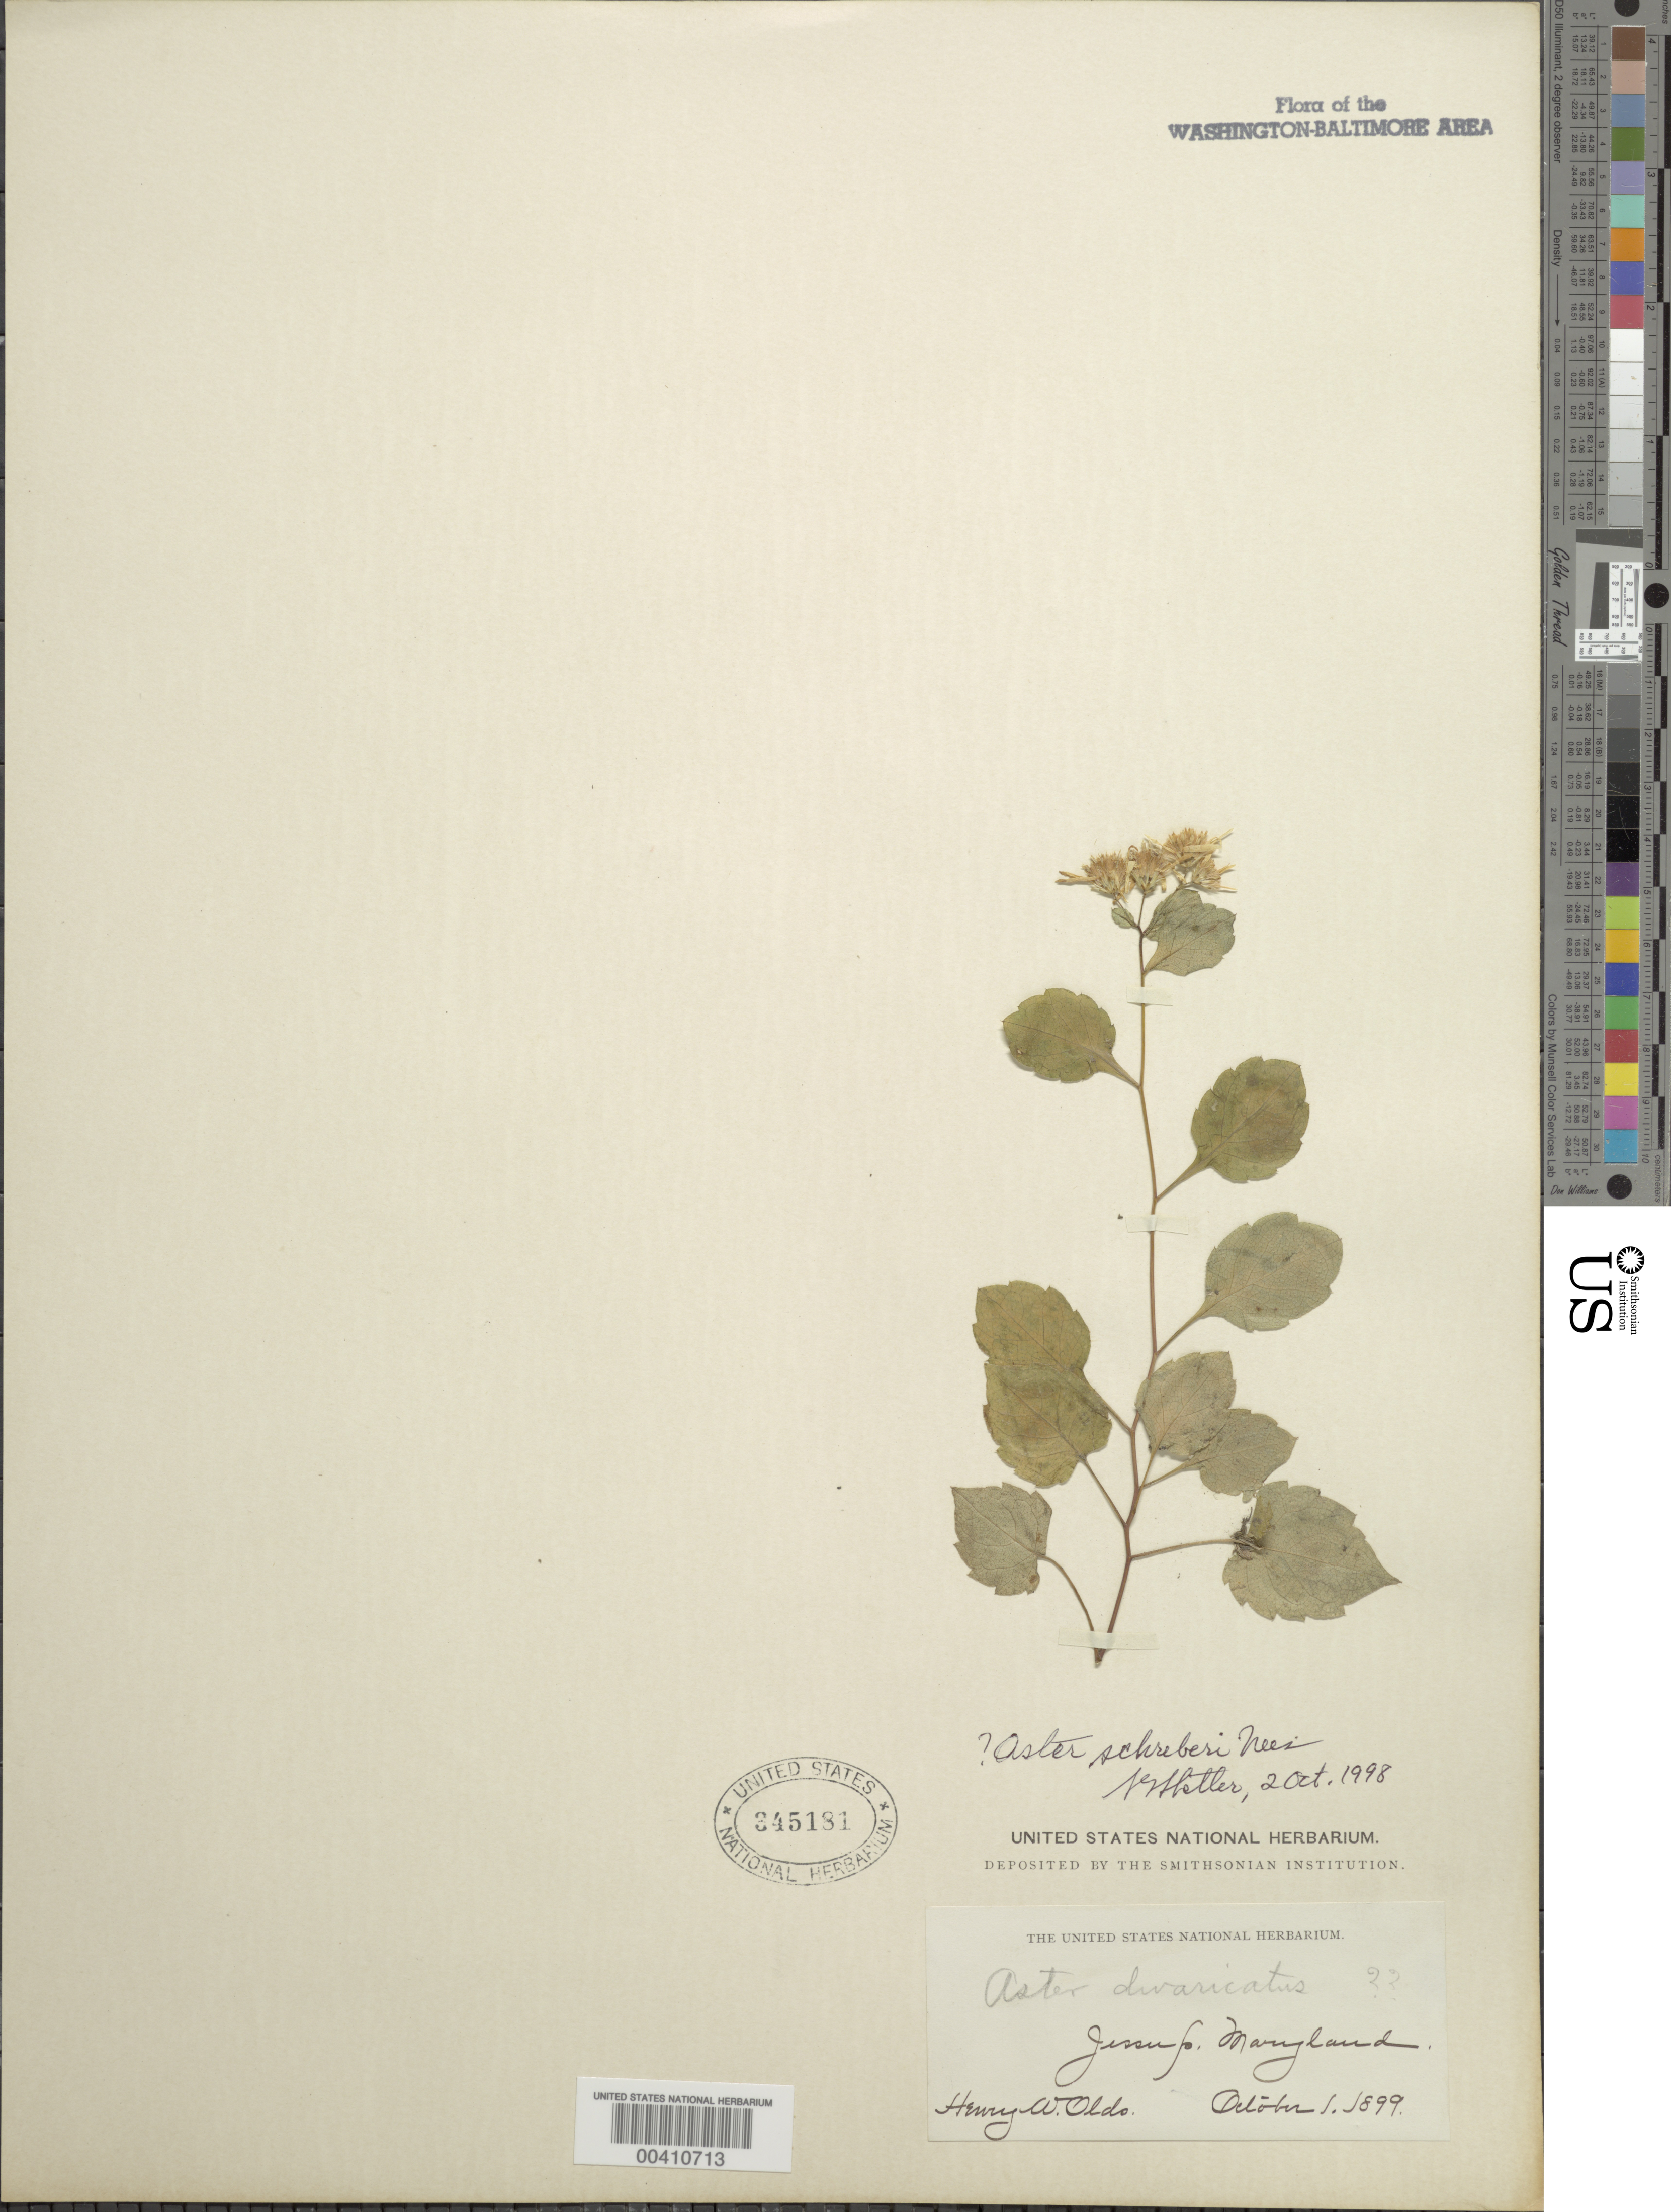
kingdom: Plantae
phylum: Tracheophyta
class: Magnoliopsida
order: Asterales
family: Asteraceae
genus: Eurybia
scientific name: Eurybia schreberi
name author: (Nees) Nees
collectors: H. W. Olds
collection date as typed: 01 Oct 1899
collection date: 1899-10-01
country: United States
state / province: Maryland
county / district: Anne Arundel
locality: Jessup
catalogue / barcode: US 345181